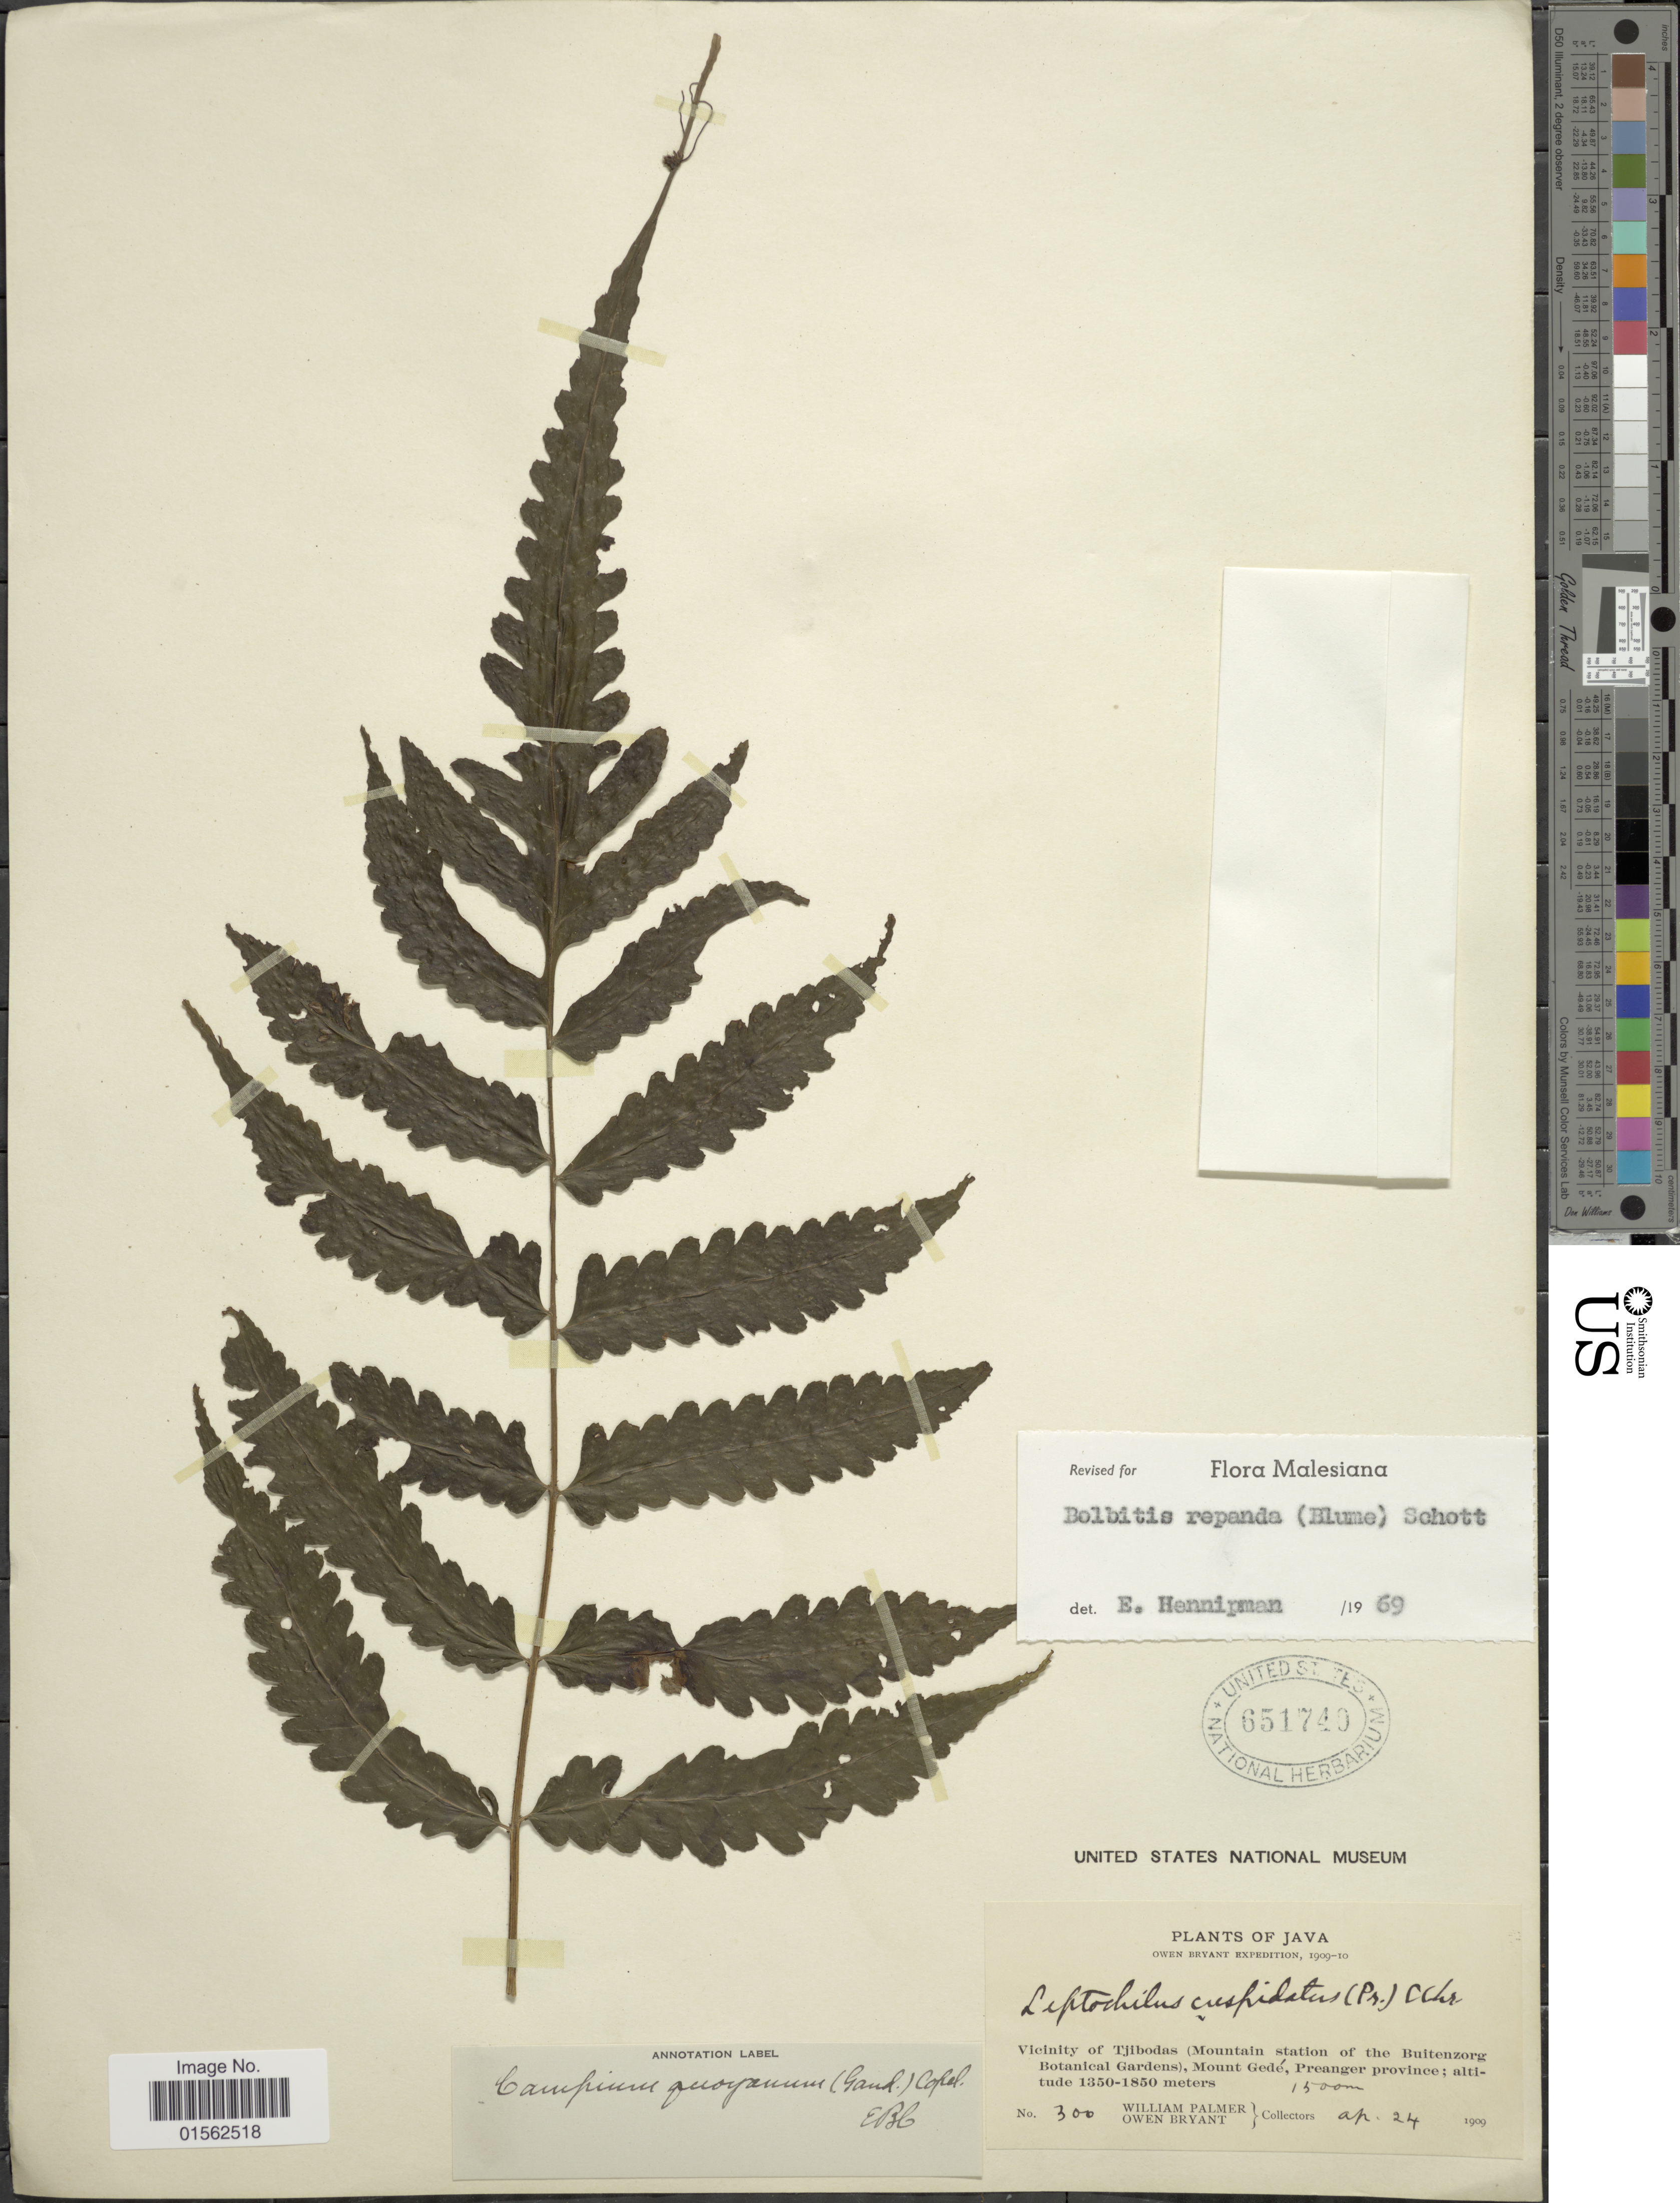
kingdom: Plantae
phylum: Tracheophyta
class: Polypodiopsida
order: Polypodiales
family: Dryopteridaceae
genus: Bolbitis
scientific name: Bolbitis repanda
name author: (Blume) Schott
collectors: W. Palmer & O. Bryant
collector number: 300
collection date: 1909-04-24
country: Indonesia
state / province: Java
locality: Vicinity of Tjibodas (Mountain station of the Buitenzorg Botanical Garderns), Mount Gedé, Preanger province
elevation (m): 1500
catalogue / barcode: US 651740